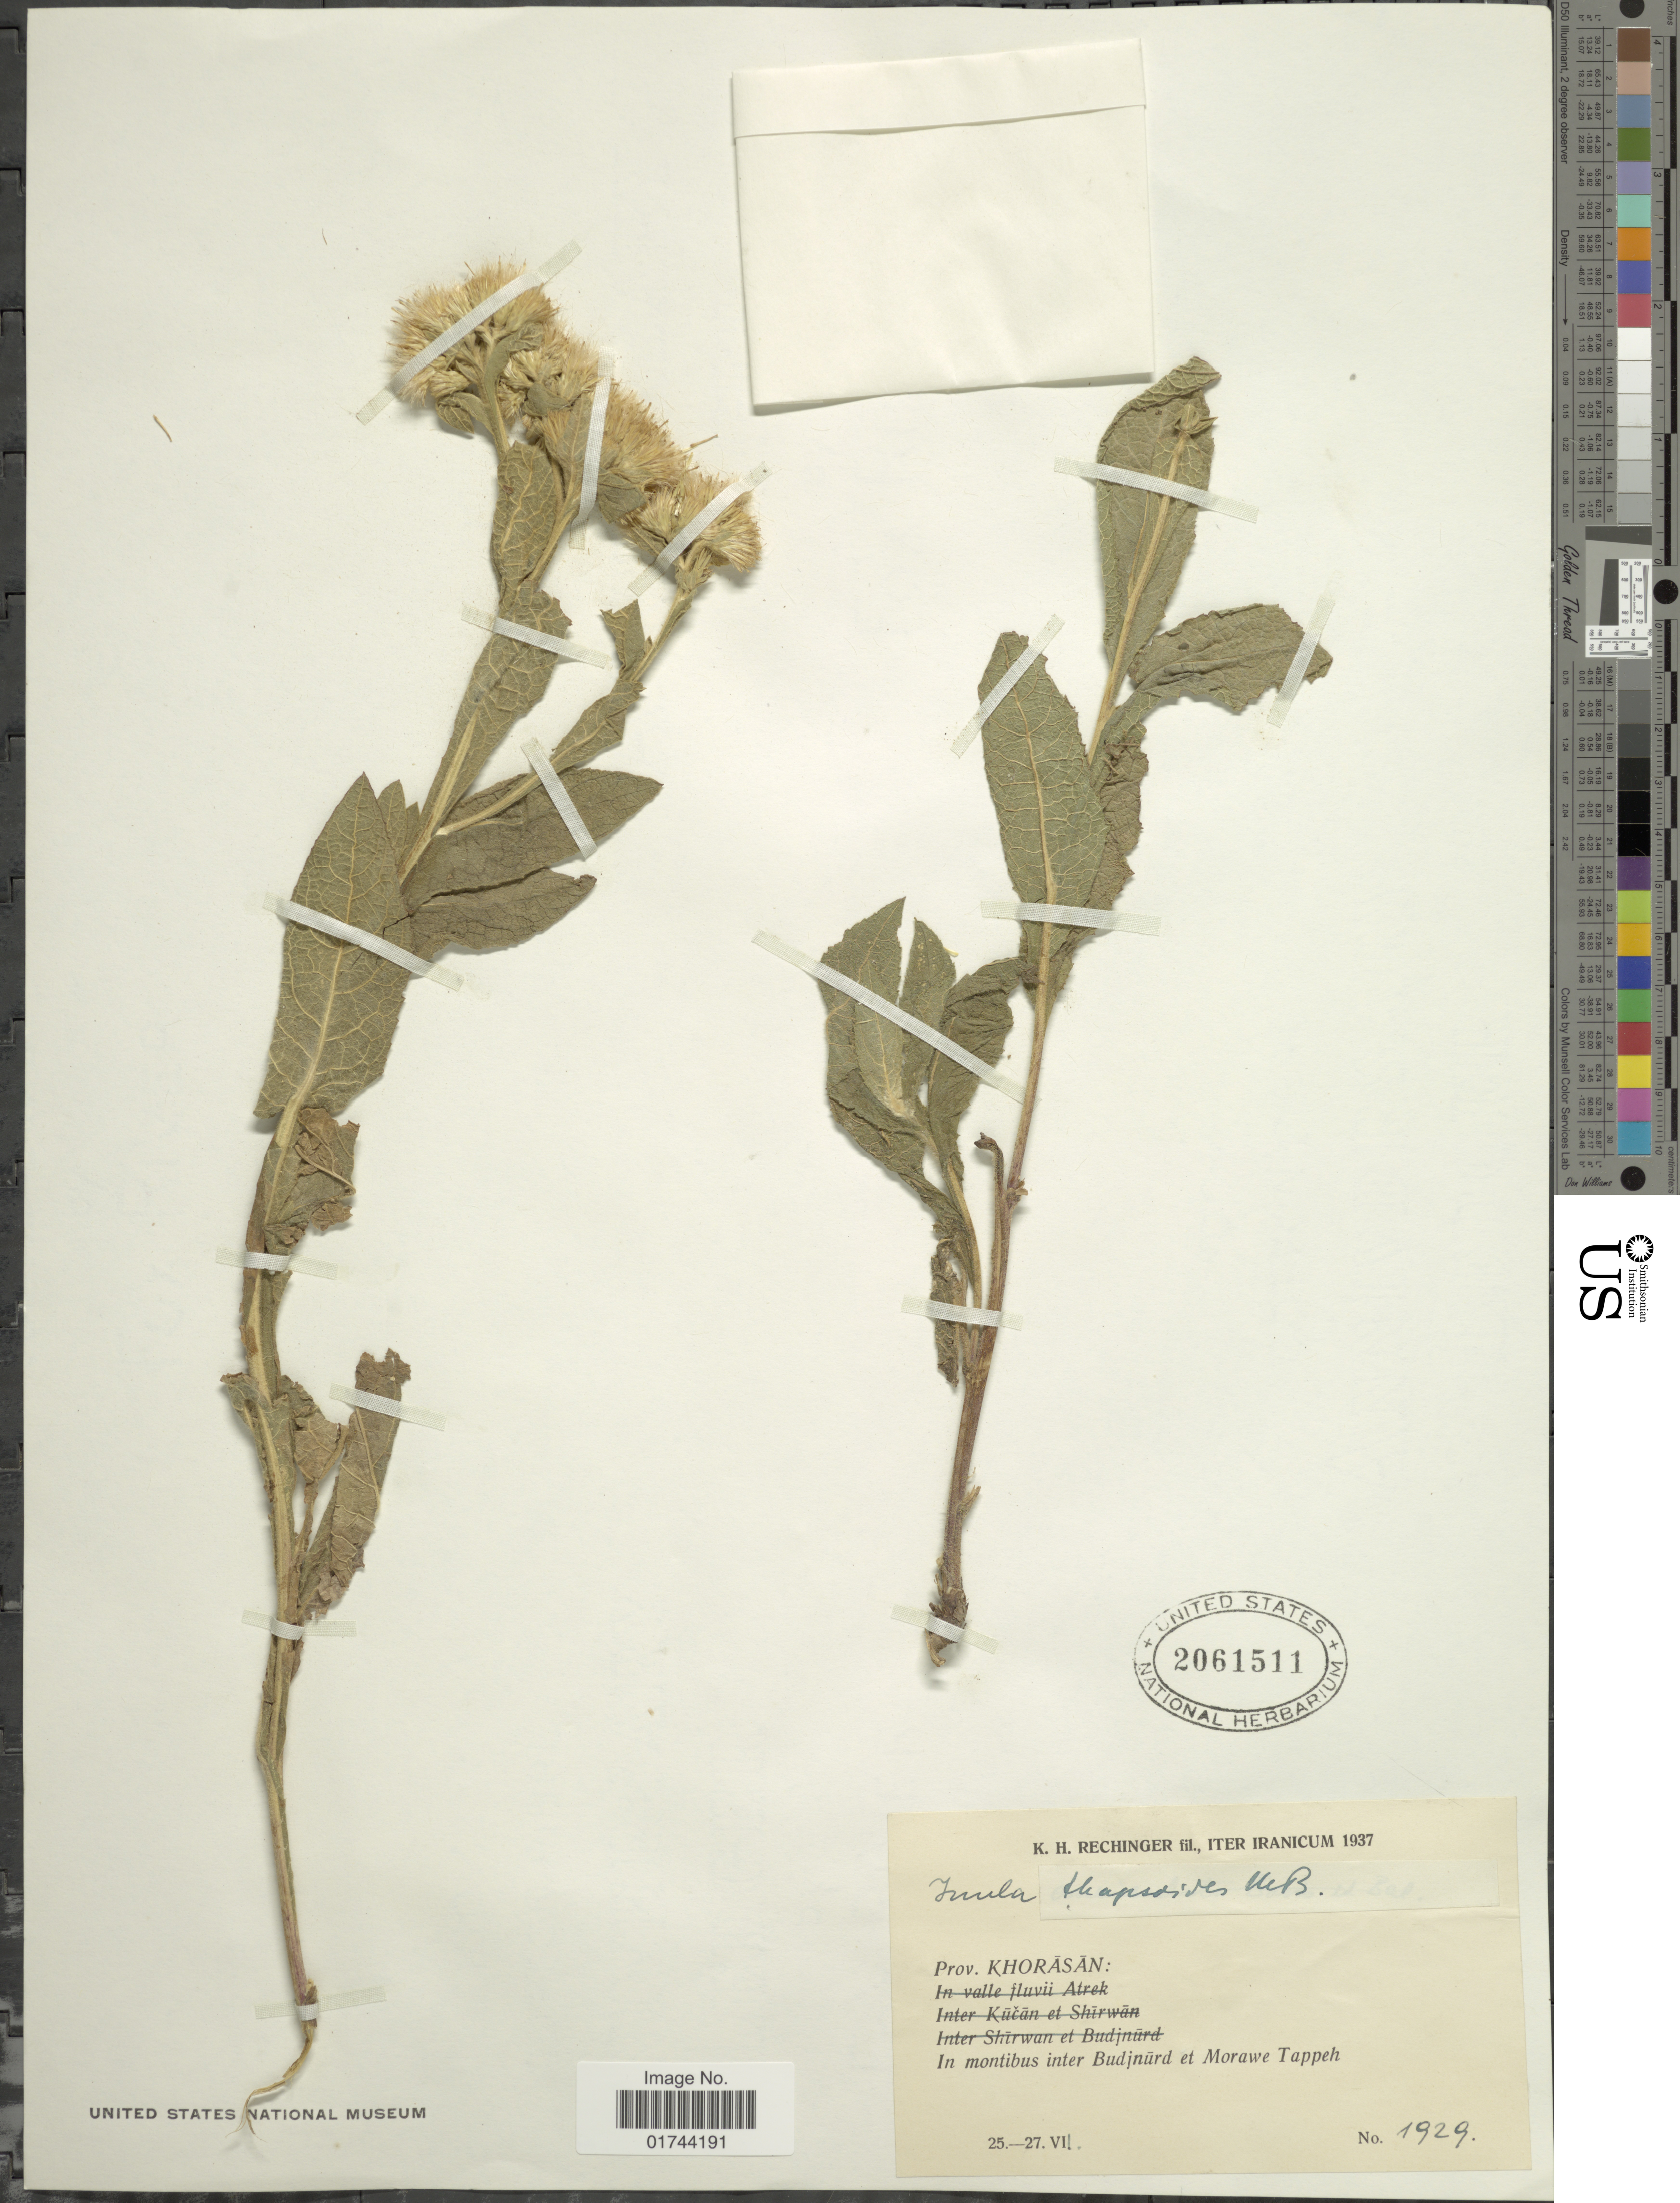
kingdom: Plantae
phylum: Tracheophyta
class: Magnoliopsida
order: Asterales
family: Asteraceae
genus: Inula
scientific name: Inula thapsoides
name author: (Willd.) Spreng.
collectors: K. H. Rechinger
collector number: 1929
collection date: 1937-07-25/1937-07-27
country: Iran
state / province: Khorasan [obsolete]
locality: In montibus inter Budjnurd et Morawe Tappeh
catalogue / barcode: US 2061511